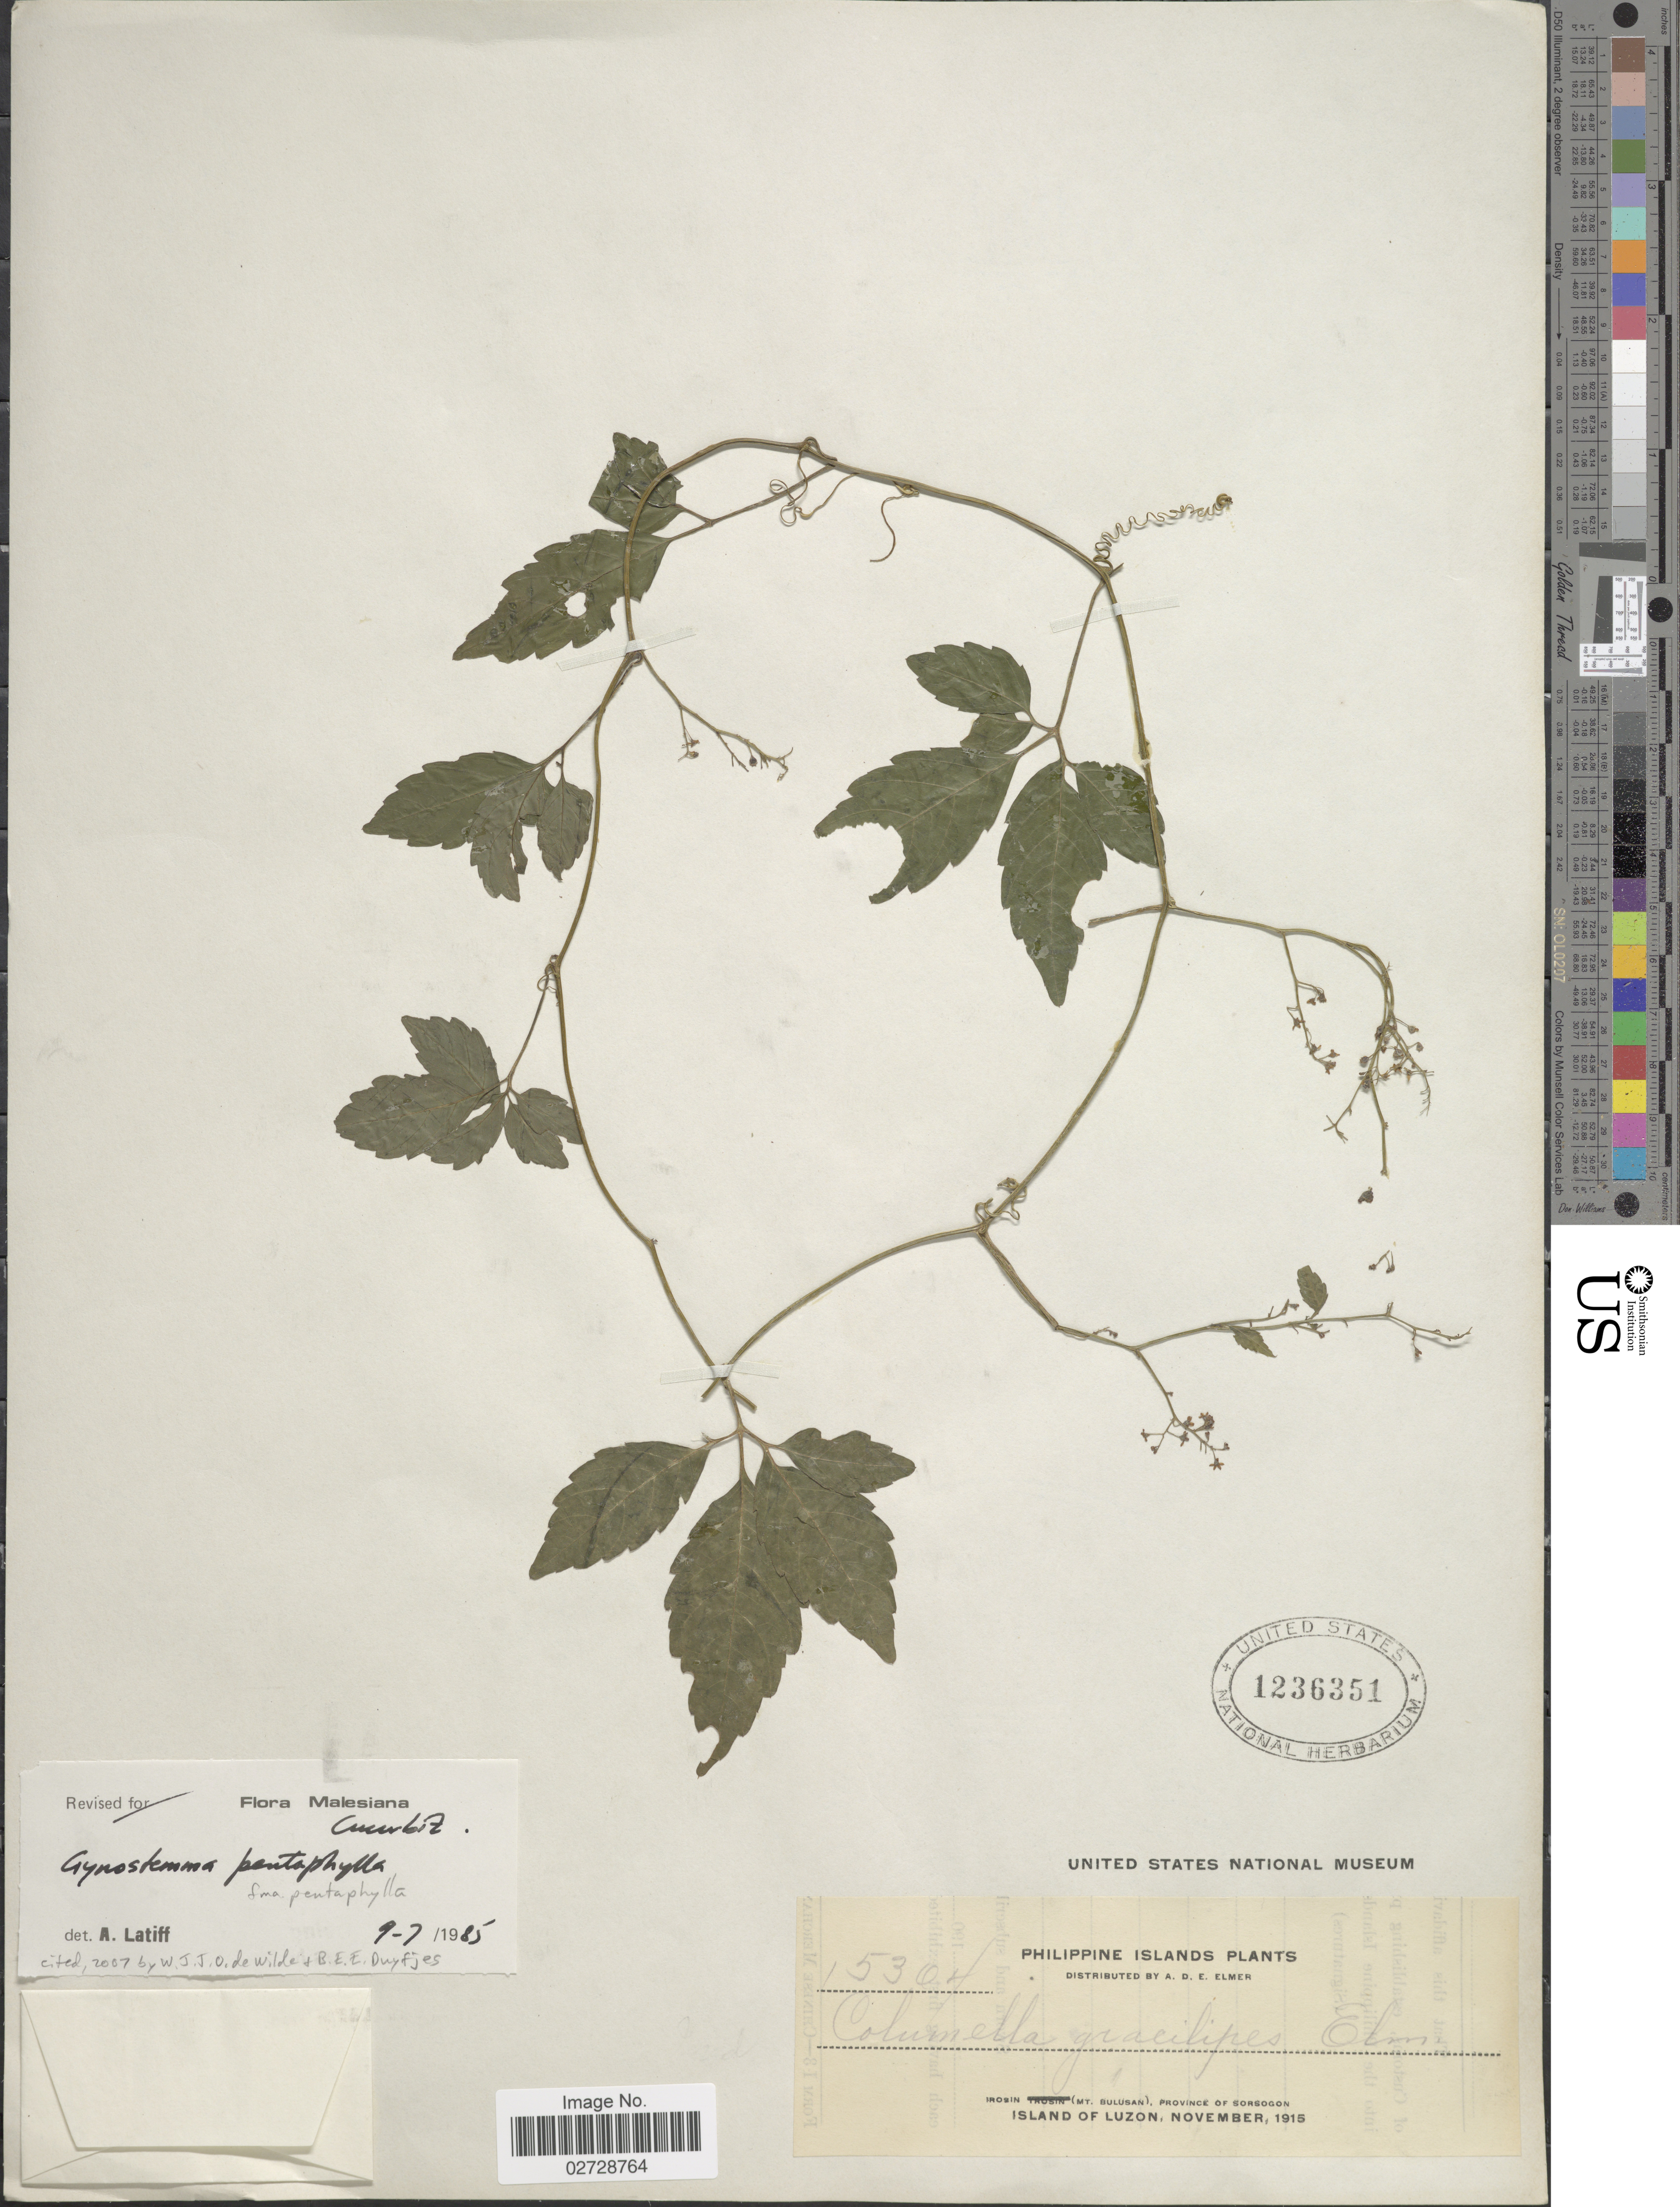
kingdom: Plantae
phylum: Tracheophyta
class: Magnoliopsida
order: Cucurbitales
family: Cucurbitaceae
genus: Gynostemma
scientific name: Gynostemma pentaphyllum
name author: (Thunb.) Makino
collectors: A. D. E. Elmer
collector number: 15304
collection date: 1915-11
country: Philippines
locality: Irosin (Mt. Bulusan), Province of Sorsogon. Island of Luzon.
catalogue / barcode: US 1236351